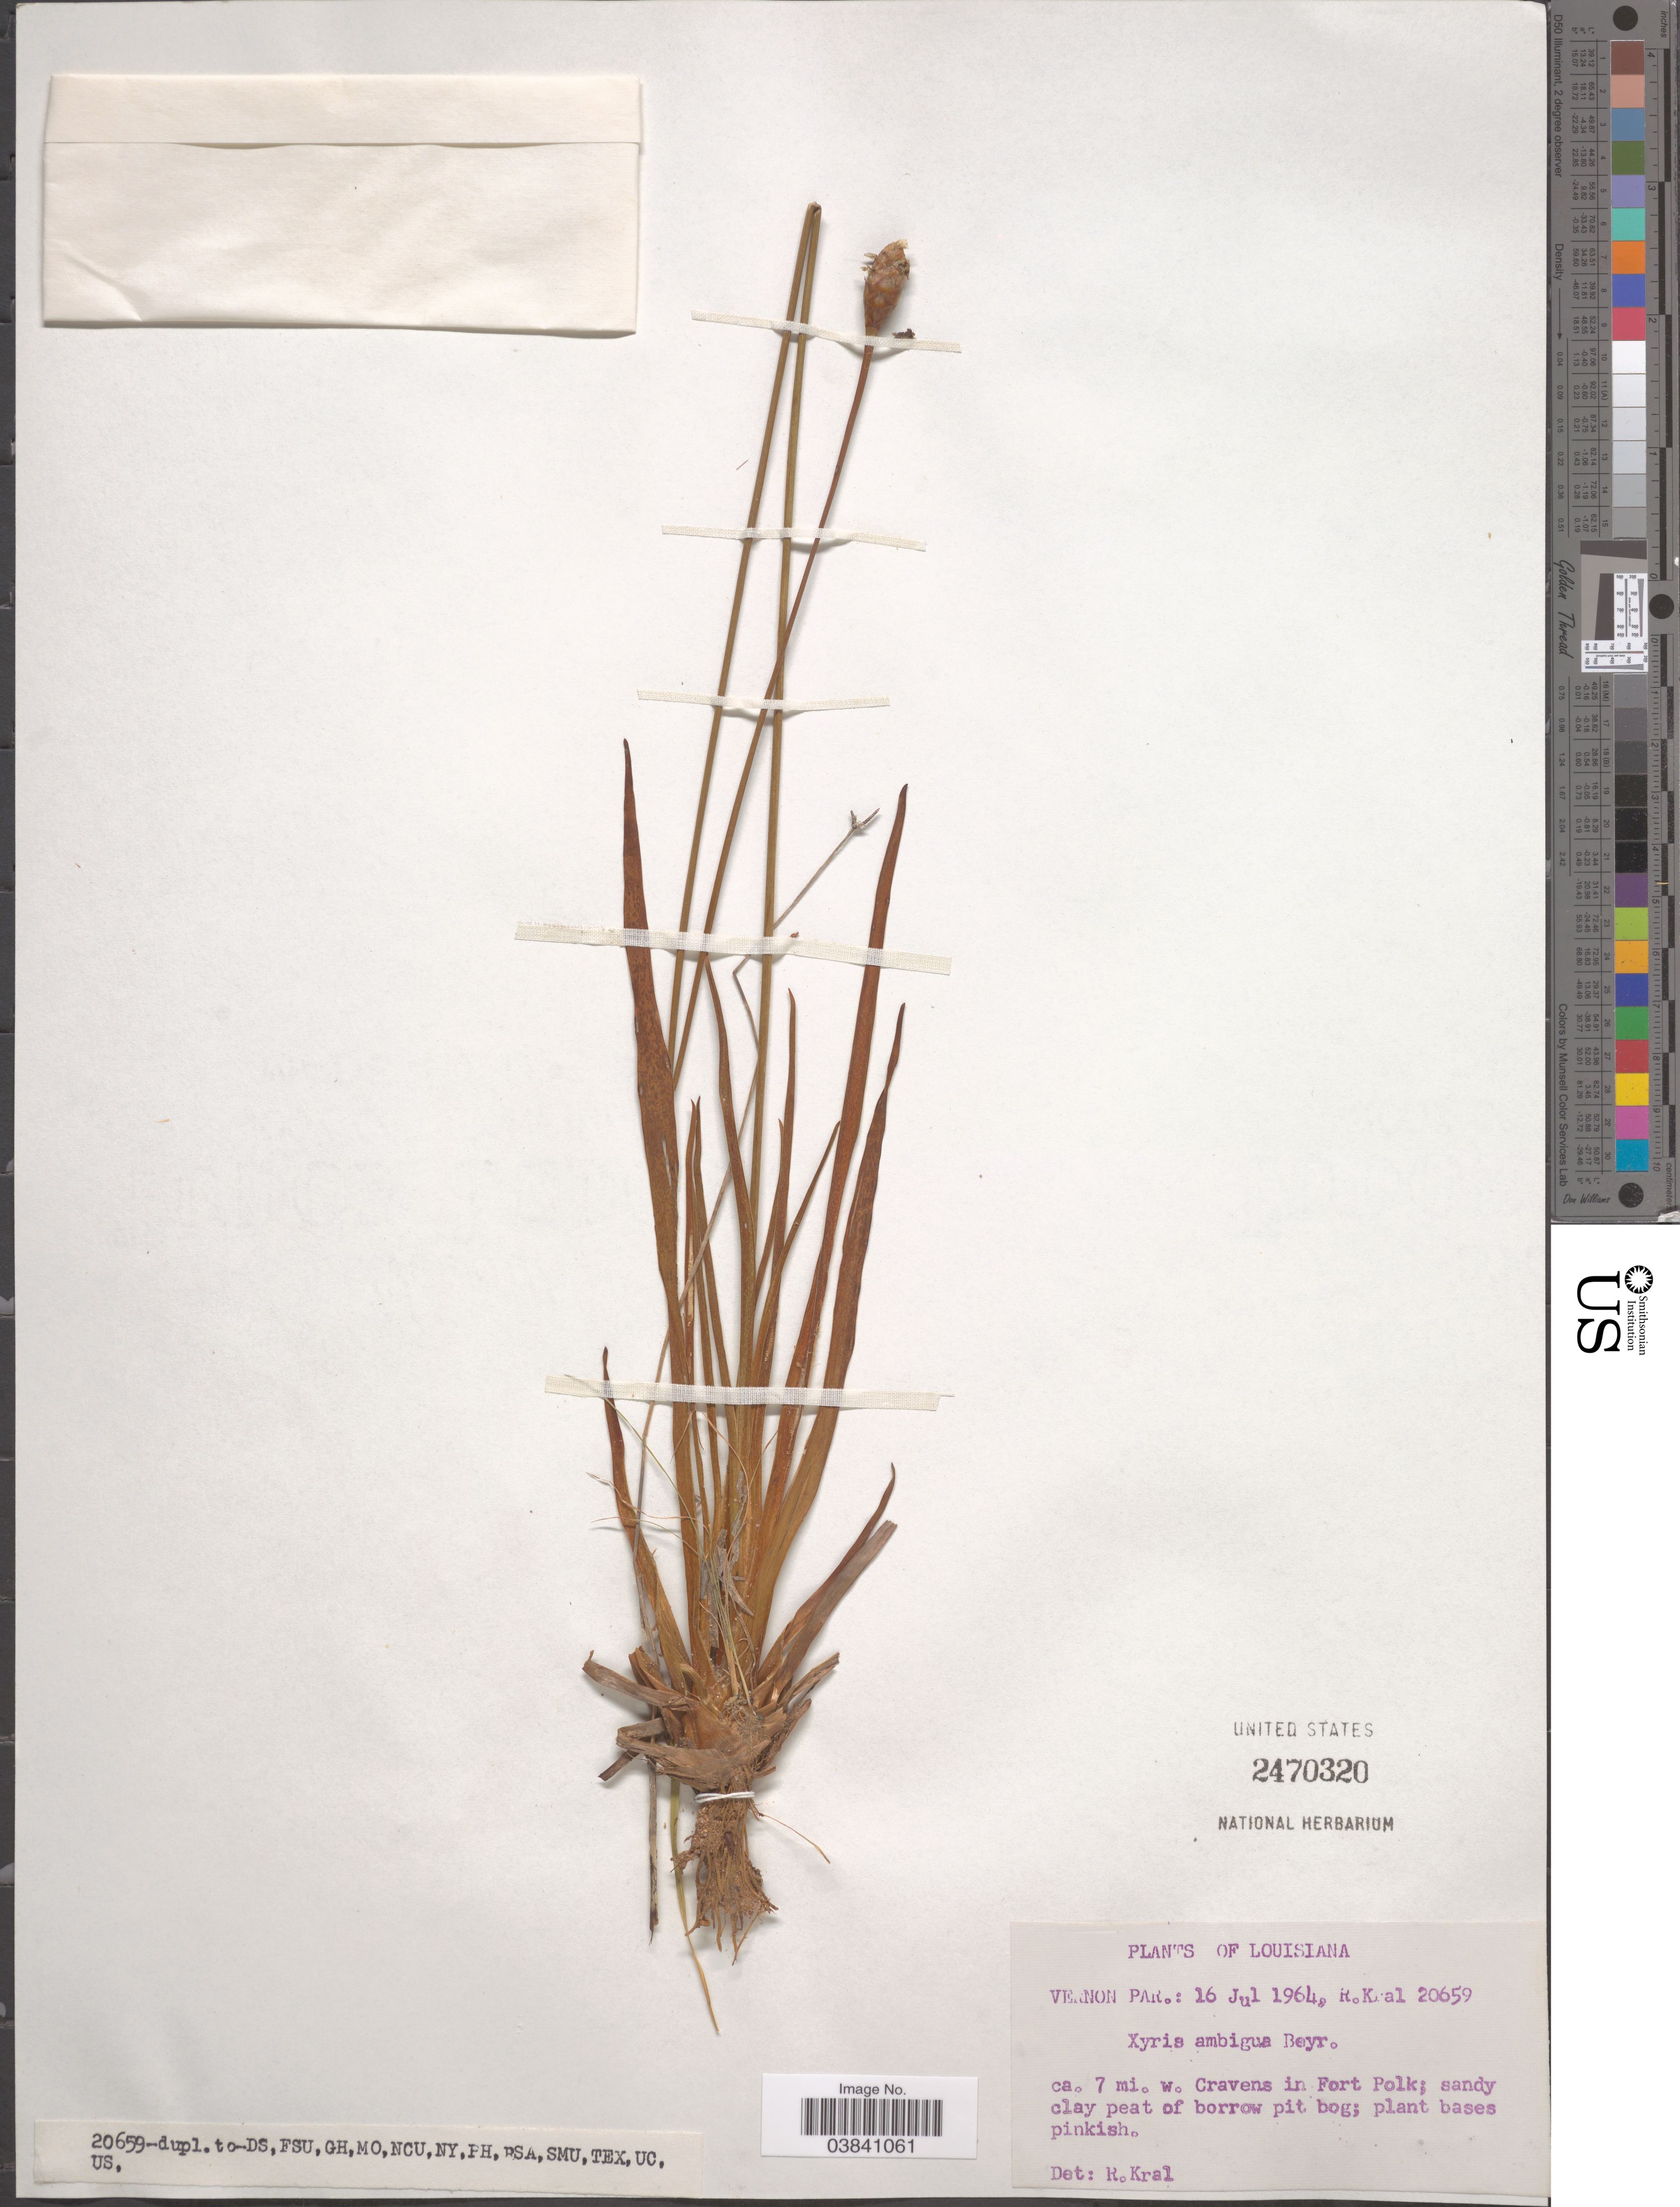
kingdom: Plantae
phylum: Tracheophyta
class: Liliopsida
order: Poales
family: Xyridaceae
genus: Xyris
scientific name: Xyris ambigua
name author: Beyr. ex Kunth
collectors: R. Kral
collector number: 20659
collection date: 1964-07-16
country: United States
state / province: Louisiana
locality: Vernon Par.: ca. 7 mi.w. Cravens in Fort Polk.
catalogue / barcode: US 2470320